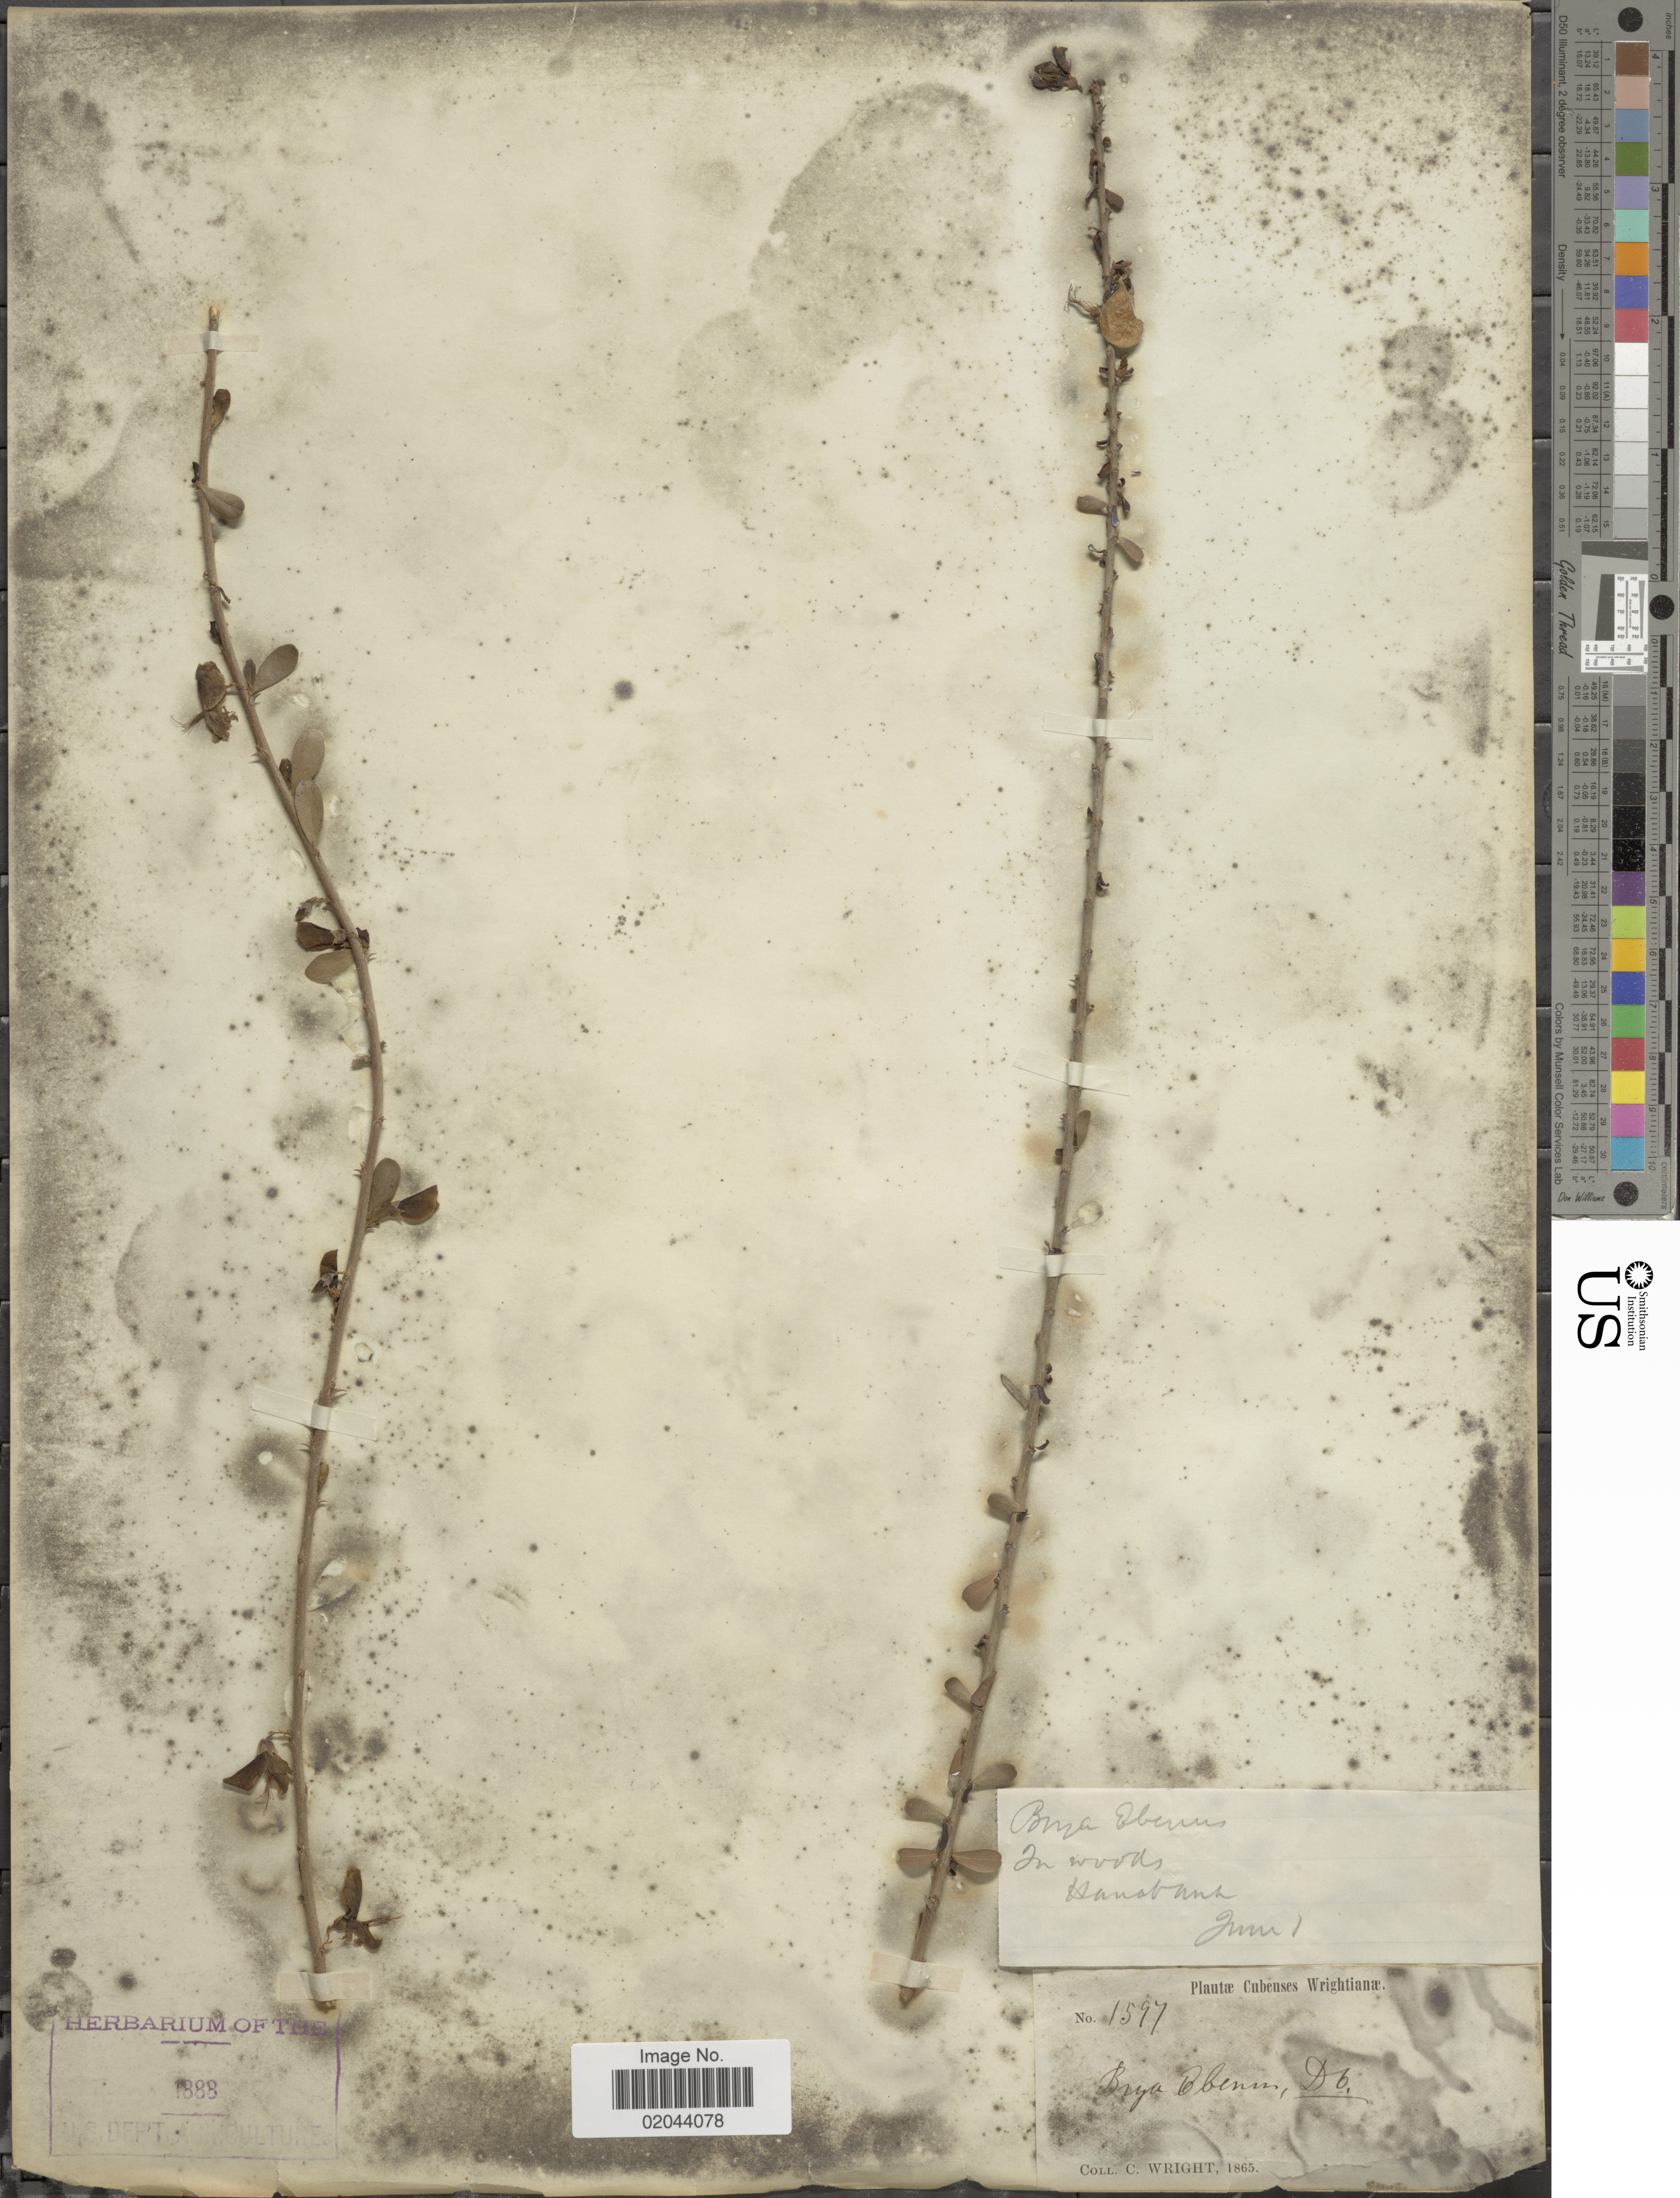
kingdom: Plantae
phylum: Tracheophyta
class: Magnoliopsida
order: Fabales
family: Fabaceae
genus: Brya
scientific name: Brya ebenus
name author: (L.) DC.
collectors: C. Wright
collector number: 1597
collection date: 1865-06-01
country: Cuba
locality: In woods, Hanabana